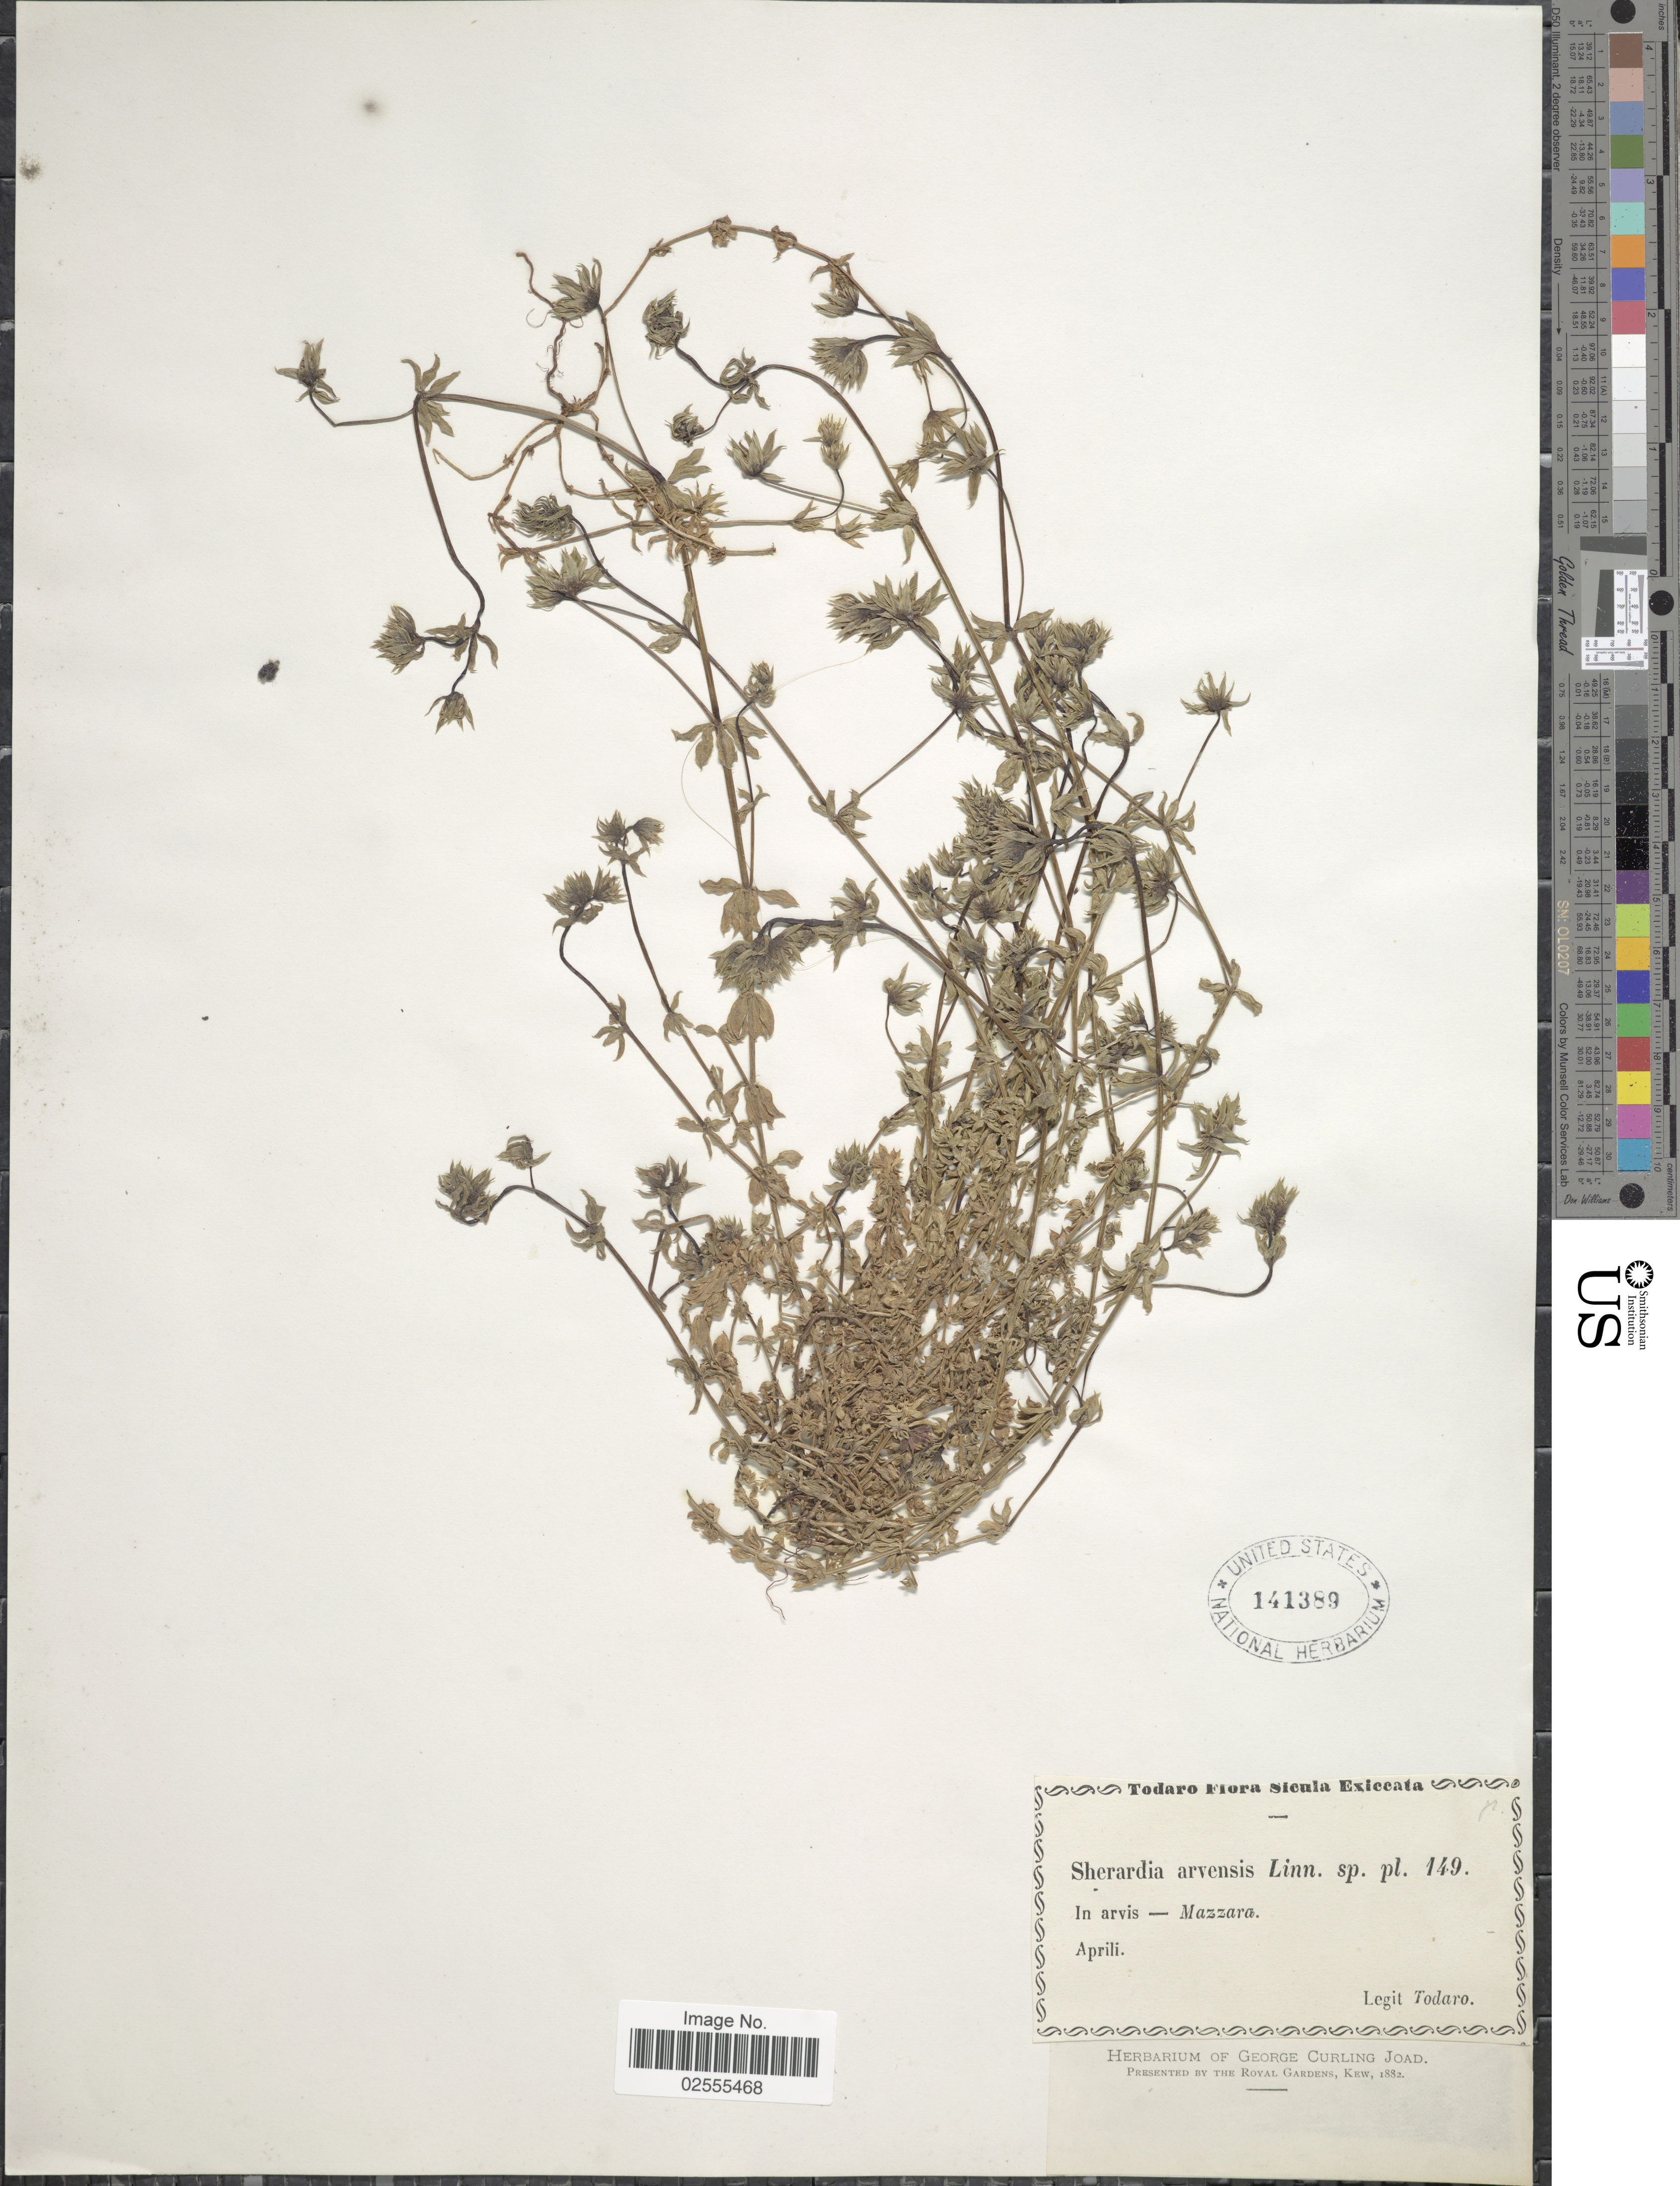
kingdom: Plantae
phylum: Tracheophyta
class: Magnoliopsida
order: Gentianales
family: Rubiaceae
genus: Sherardia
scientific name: Sherardia arvensis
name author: L.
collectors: Todaro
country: Italy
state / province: Siciliana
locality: In arvis - Mazzara.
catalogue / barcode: US 141389